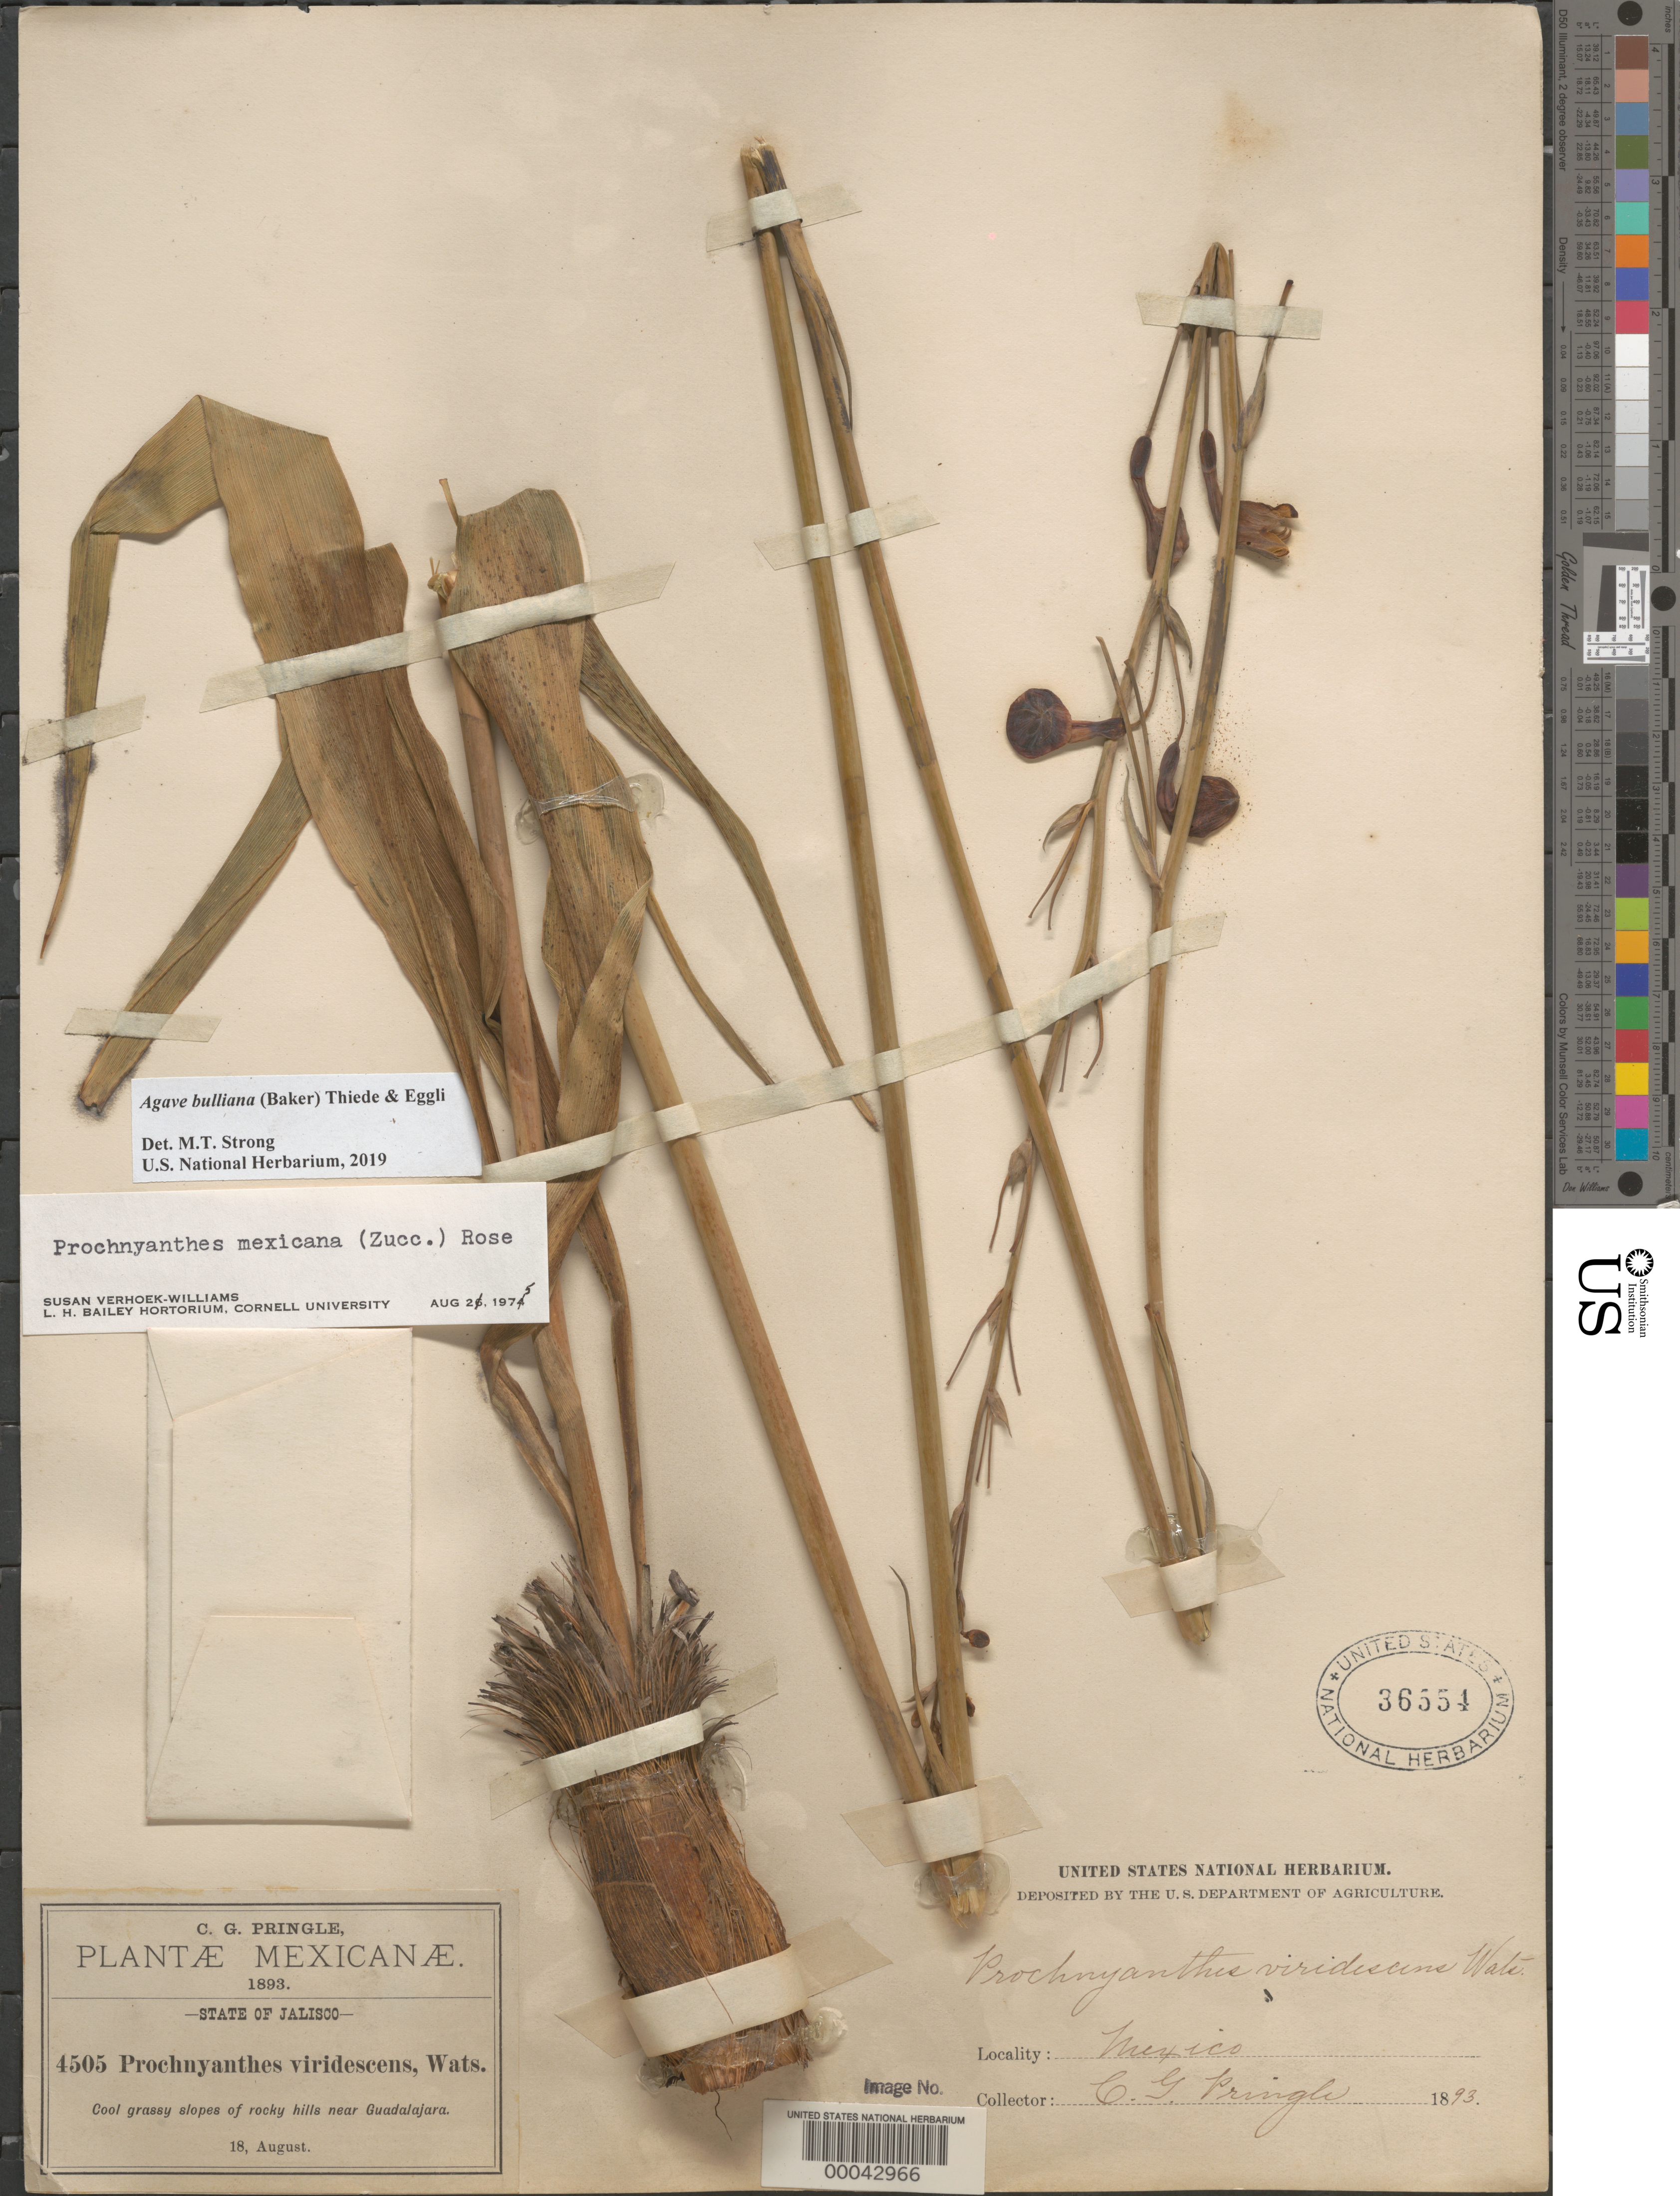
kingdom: Plantae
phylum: Tracheophyta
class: Liliopsida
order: Asparagales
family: Asparagaceae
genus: Agave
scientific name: Agave bulliana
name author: (Baker) Thiede & Eggli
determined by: Strong, Mark T., (BOT), Smithsonian Institution - National Museum of Natural History (UNITED STATES)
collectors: C. G. Pringle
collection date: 1893-08-18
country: Mexico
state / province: Jalisco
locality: Cool grassy slopes of rocky hills near Guadalajara.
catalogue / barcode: US 36554